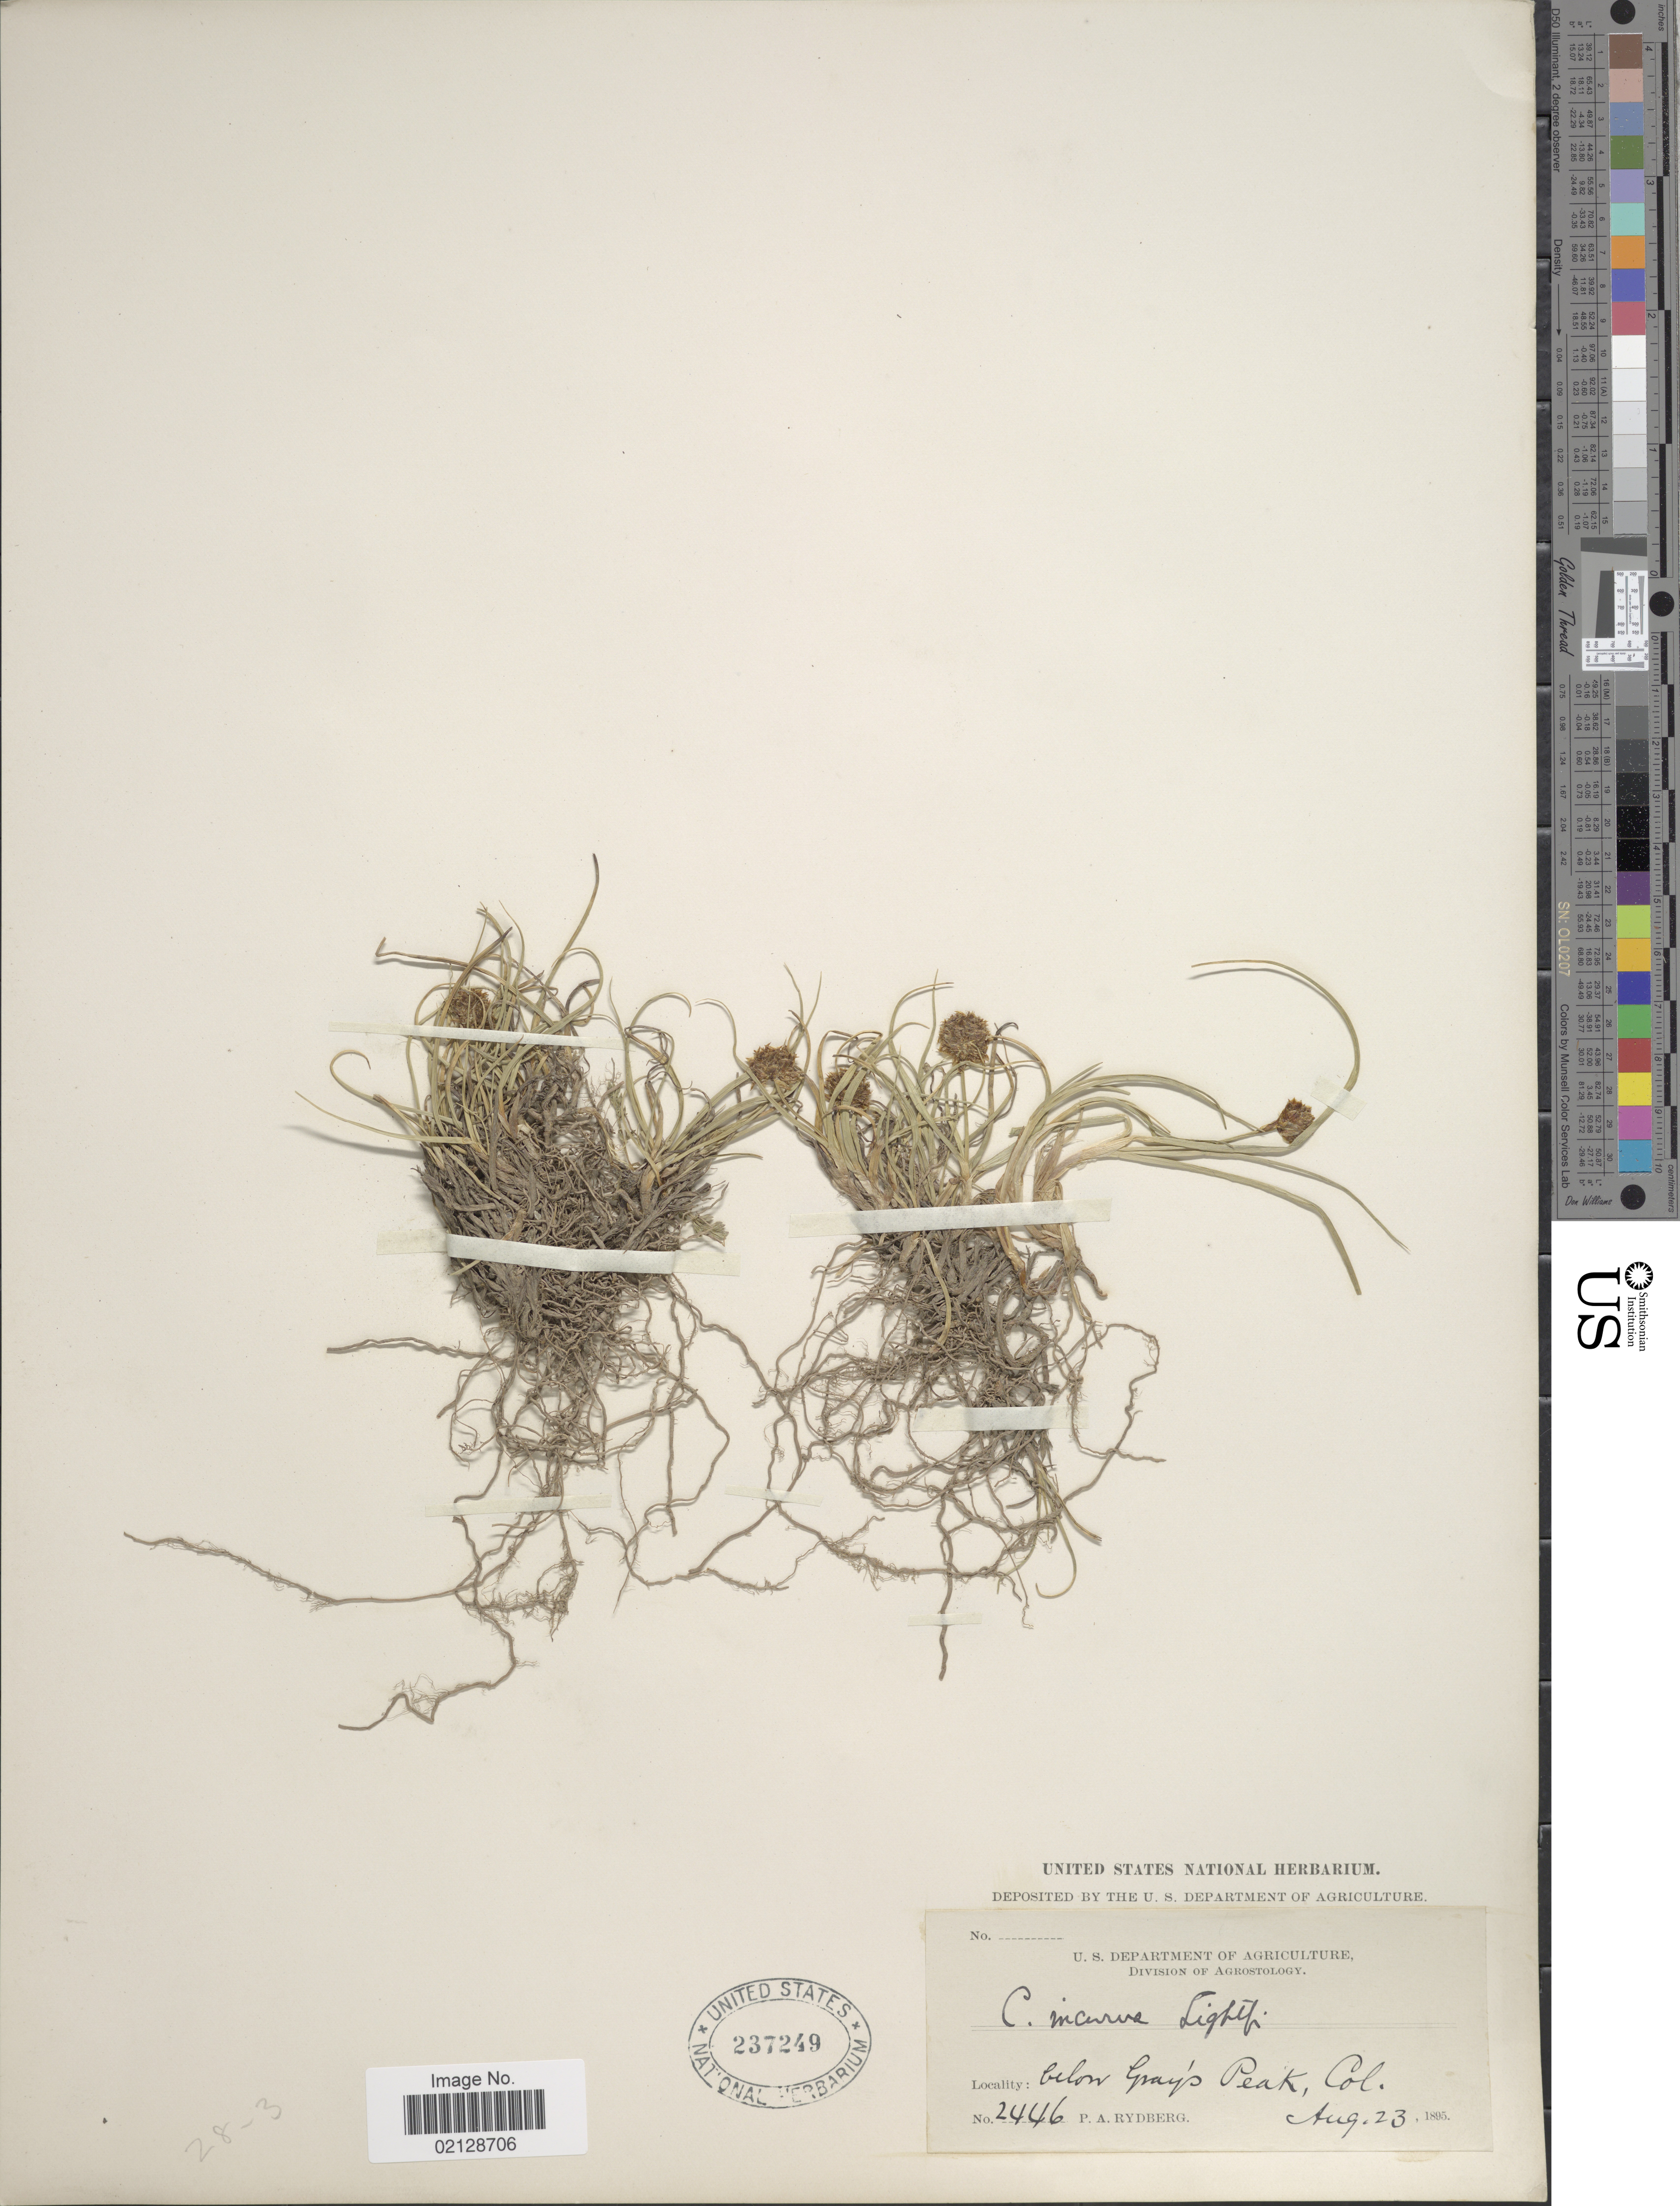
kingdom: Plantae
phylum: Tracheophyta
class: Liliopsida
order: Poales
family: Cyperaceae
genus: Carex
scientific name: Carex perglobosa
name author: Mack.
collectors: P. A. Rydberg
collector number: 2446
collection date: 1895-08-23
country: United States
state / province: Colorado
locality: Below Gray's Peak, Col.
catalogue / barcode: US 237249